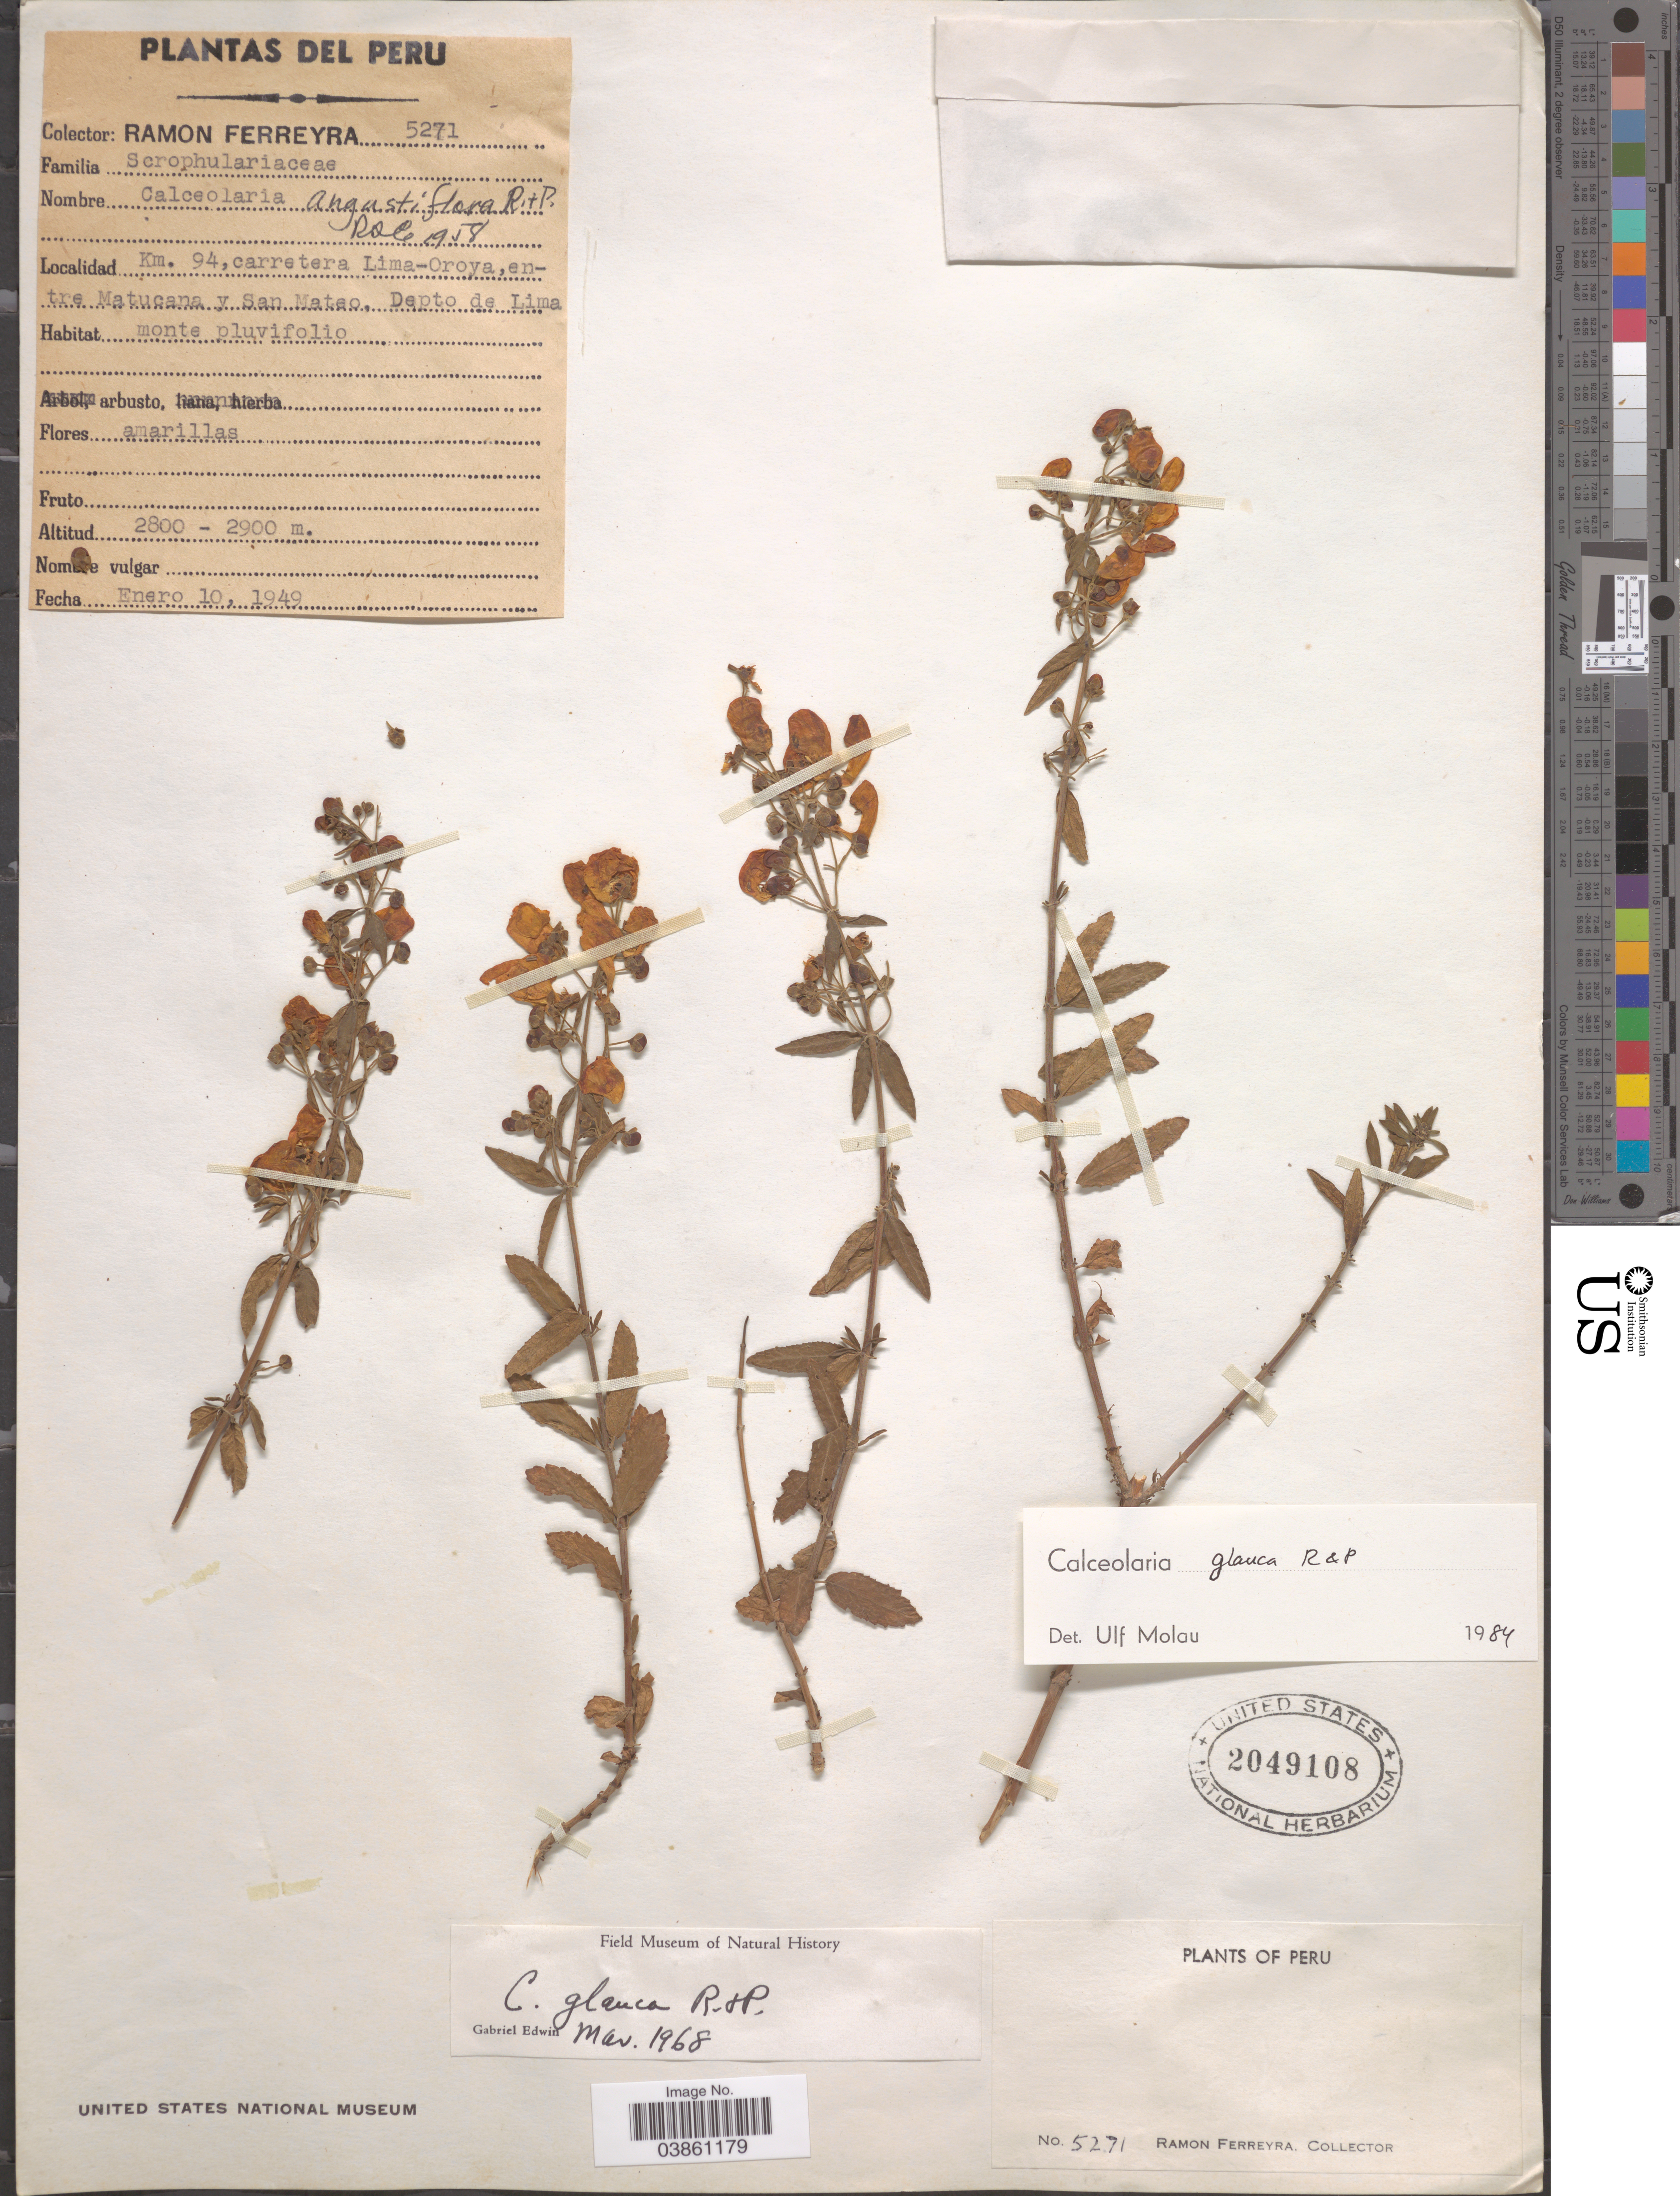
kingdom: Plantae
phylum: Tracheophyta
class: Magnoliopsida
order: Lamiales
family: Calceolariaceae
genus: Calceolaria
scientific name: Calceolaria glauca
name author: Ruiz & Pav.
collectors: R. A. Ferreyra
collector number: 5271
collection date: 1949-01-10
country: Peru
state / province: Lima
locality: Km. 94, carretera Lima-Oroya, entre Matucana y San Mateo. Depto. de Lima monte pluvifolio.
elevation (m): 2800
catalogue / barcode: US 2049108